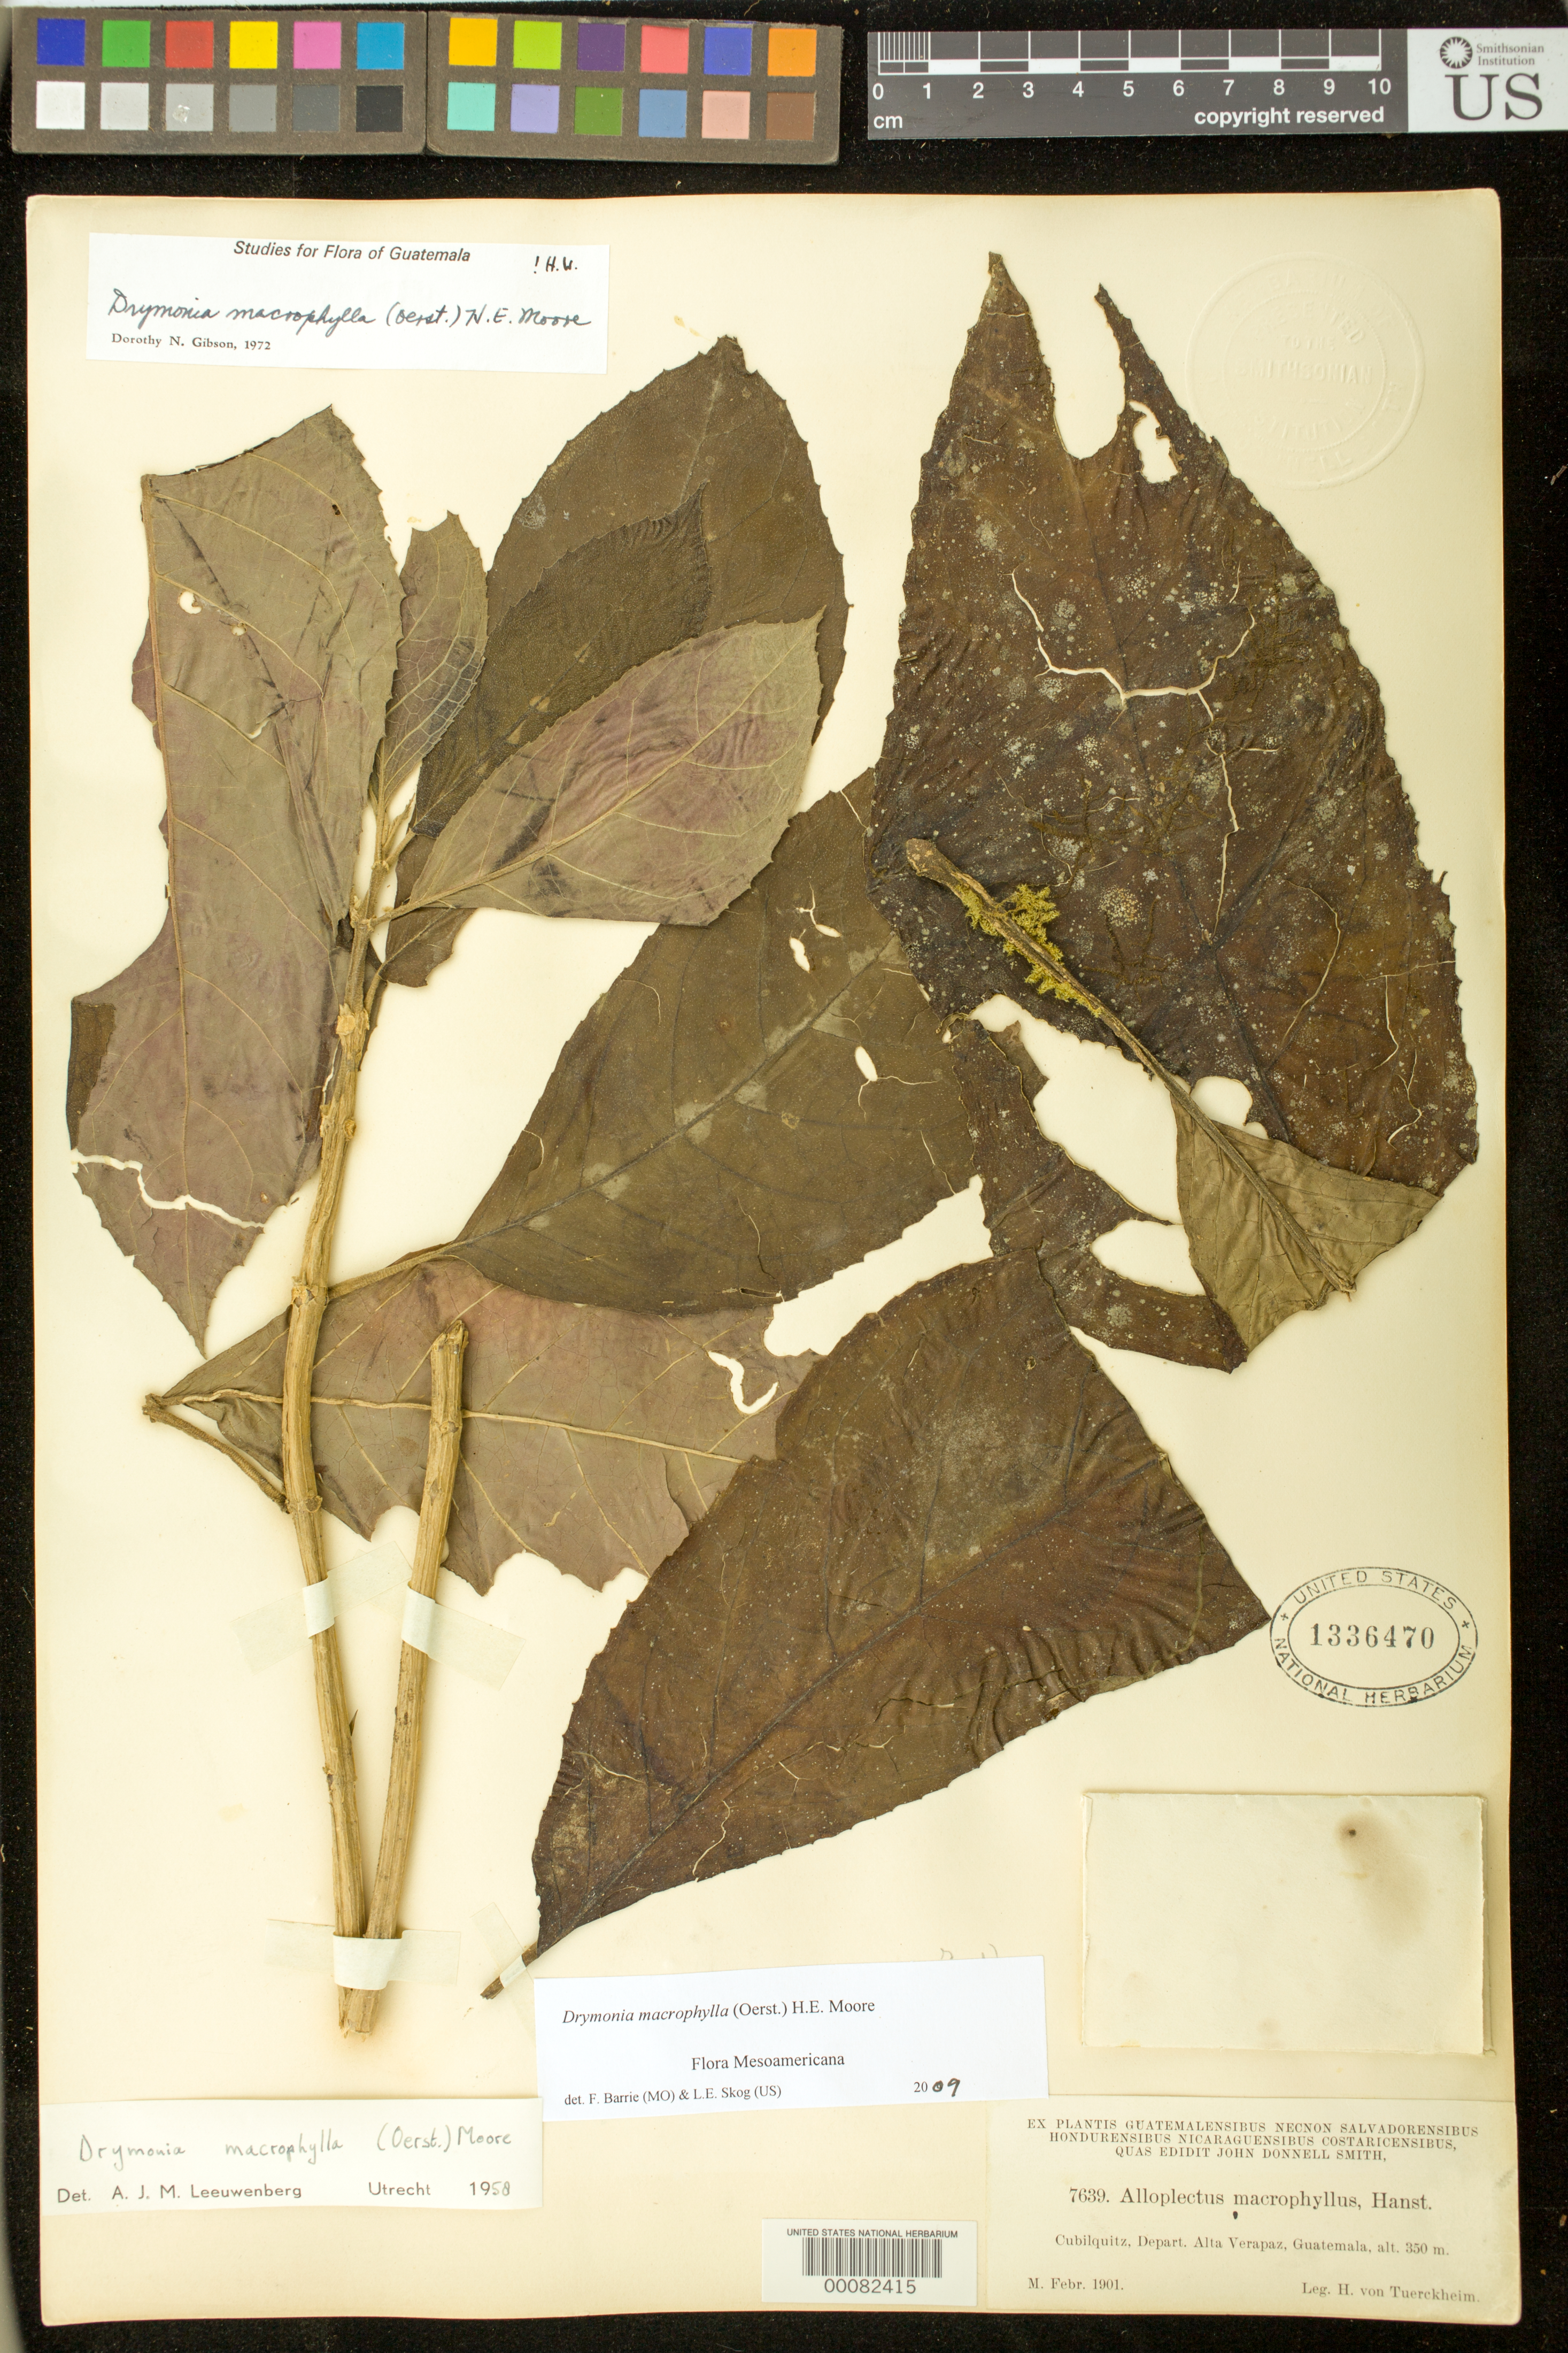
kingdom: Plantae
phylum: Tracheophyta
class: Magnoliopsida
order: Lamiales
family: Gesneriaceae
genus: Drymonia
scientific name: Drymonia macrophylla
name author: (Oerst.) H.E. Moore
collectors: H. von Türckheim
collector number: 7639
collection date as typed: Feb 1901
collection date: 1901-02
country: Guatemala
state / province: Alta Verapaz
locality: Cubilquitz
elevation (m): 350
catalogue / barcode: US 1336470